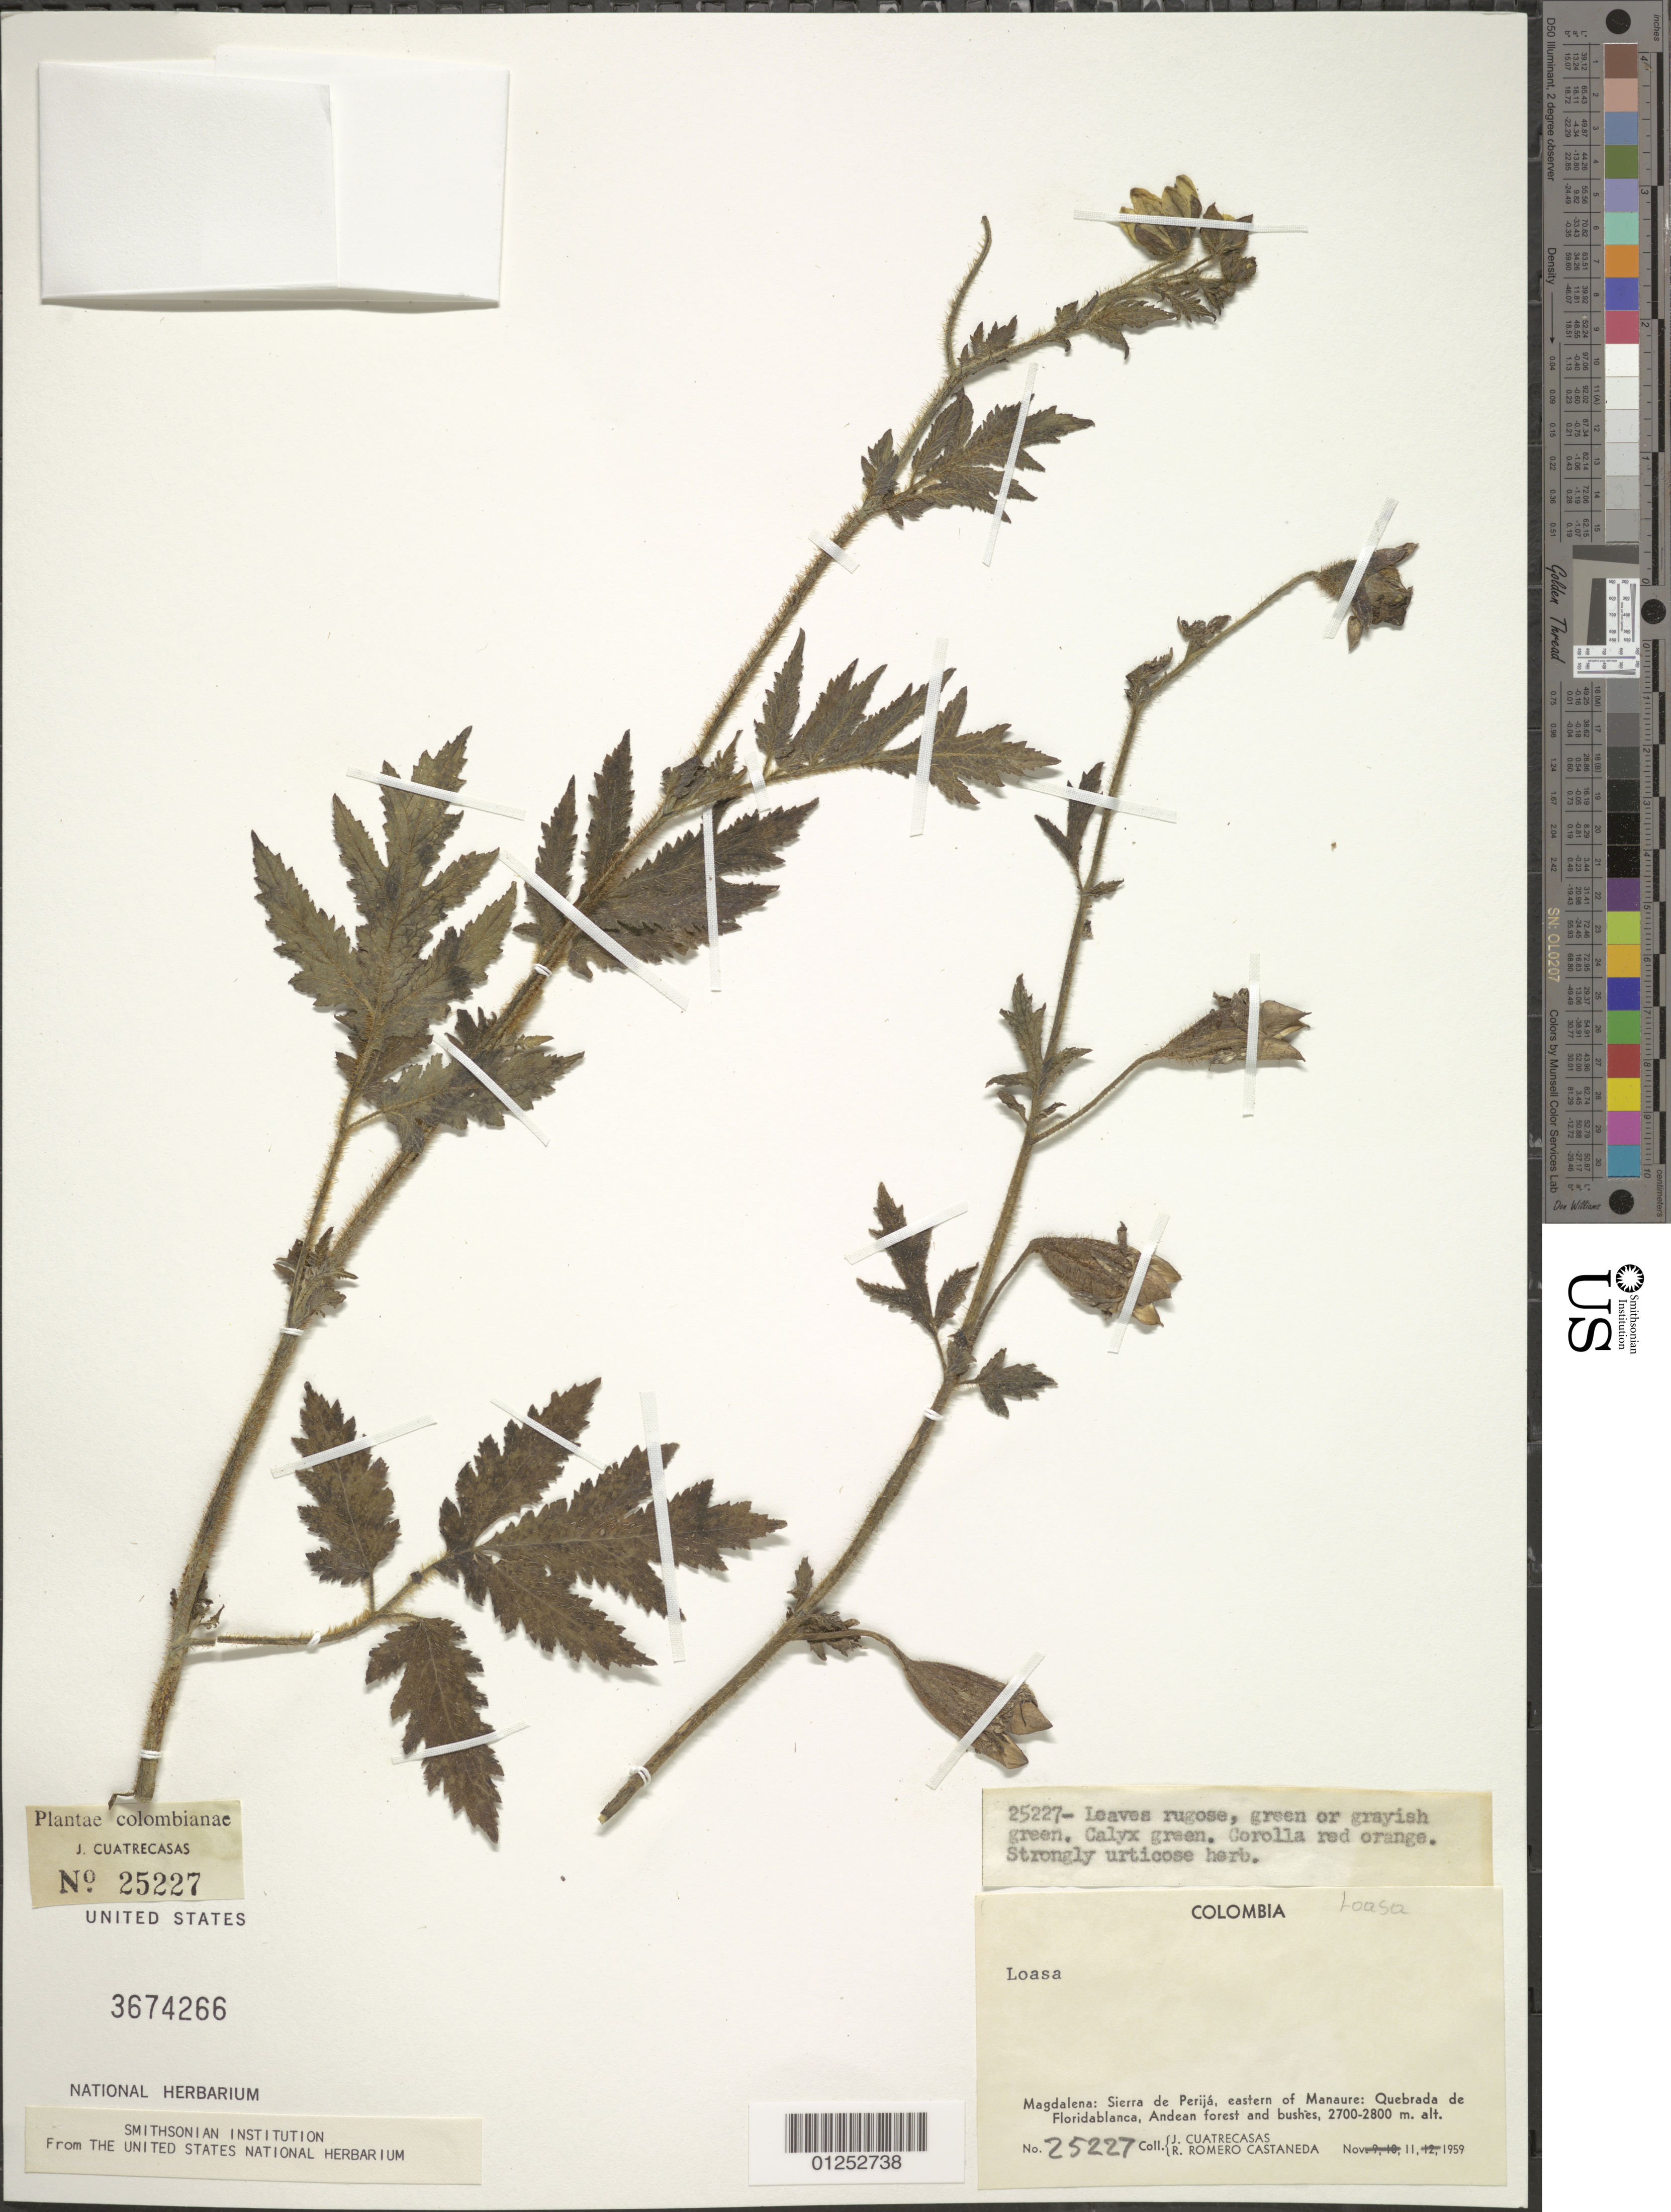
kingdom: Plantae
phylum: Tracheophyta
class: Magnoliopsida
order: Cornales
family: Loasaceae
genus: Loasa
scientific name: Loasa sp.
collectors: J. Cuatrecasas & R. Romero Castañeda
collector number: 25227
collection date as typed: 11 Nov 1959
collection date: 1959-11-11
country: Colombia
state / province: Magdalena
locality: Sierra de Perija, E of Manaure, Quebrada de Florida Blanca.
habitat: Andean forest and bushes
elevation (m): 2700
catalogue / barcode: US 3674266